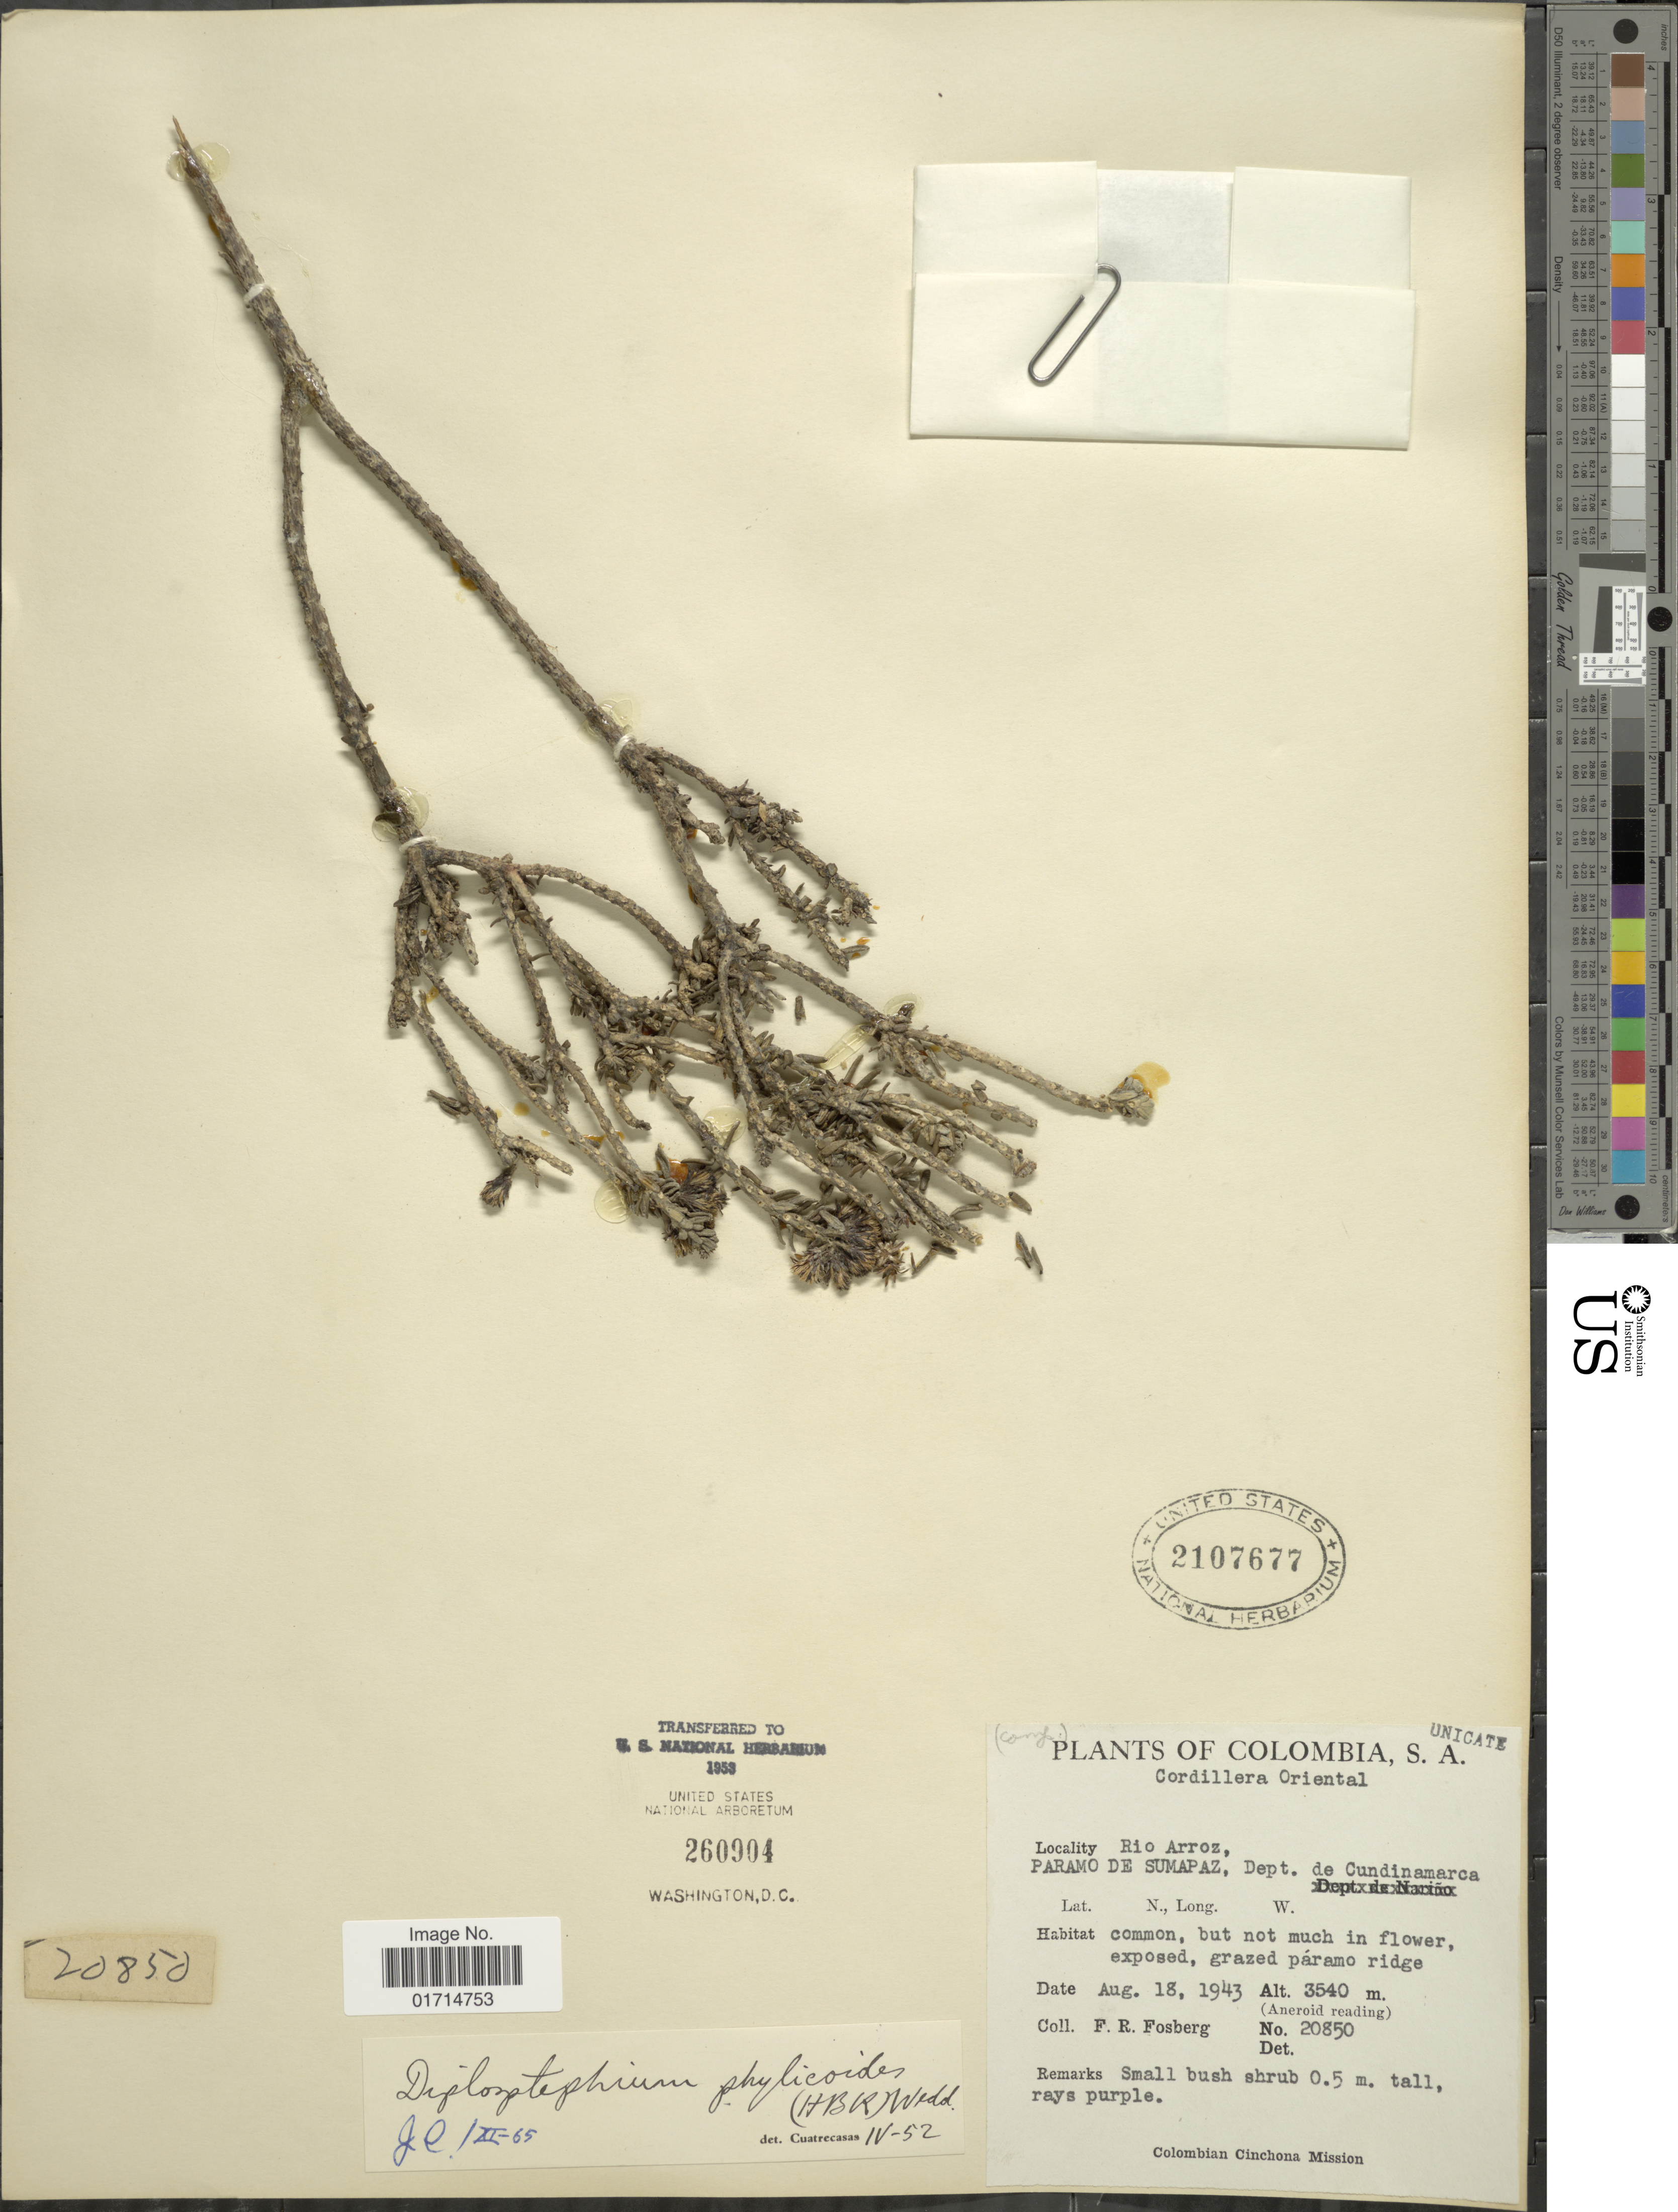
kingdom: Plantae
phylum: Tracheophyta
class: Magnoliopsida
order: Asterales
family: Asteraceae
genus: Diplostephium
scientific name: Diplostephium phylicoides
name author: (Kunth) Wedd.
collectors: F. R. Fosberg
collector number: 20850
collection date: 1943-08-18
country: Colombia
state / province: Cundinamarca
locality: Cordillera Oriental, Rio Arroz, Paramo de Sumapaz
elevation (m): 3540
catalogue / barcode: US 2107677